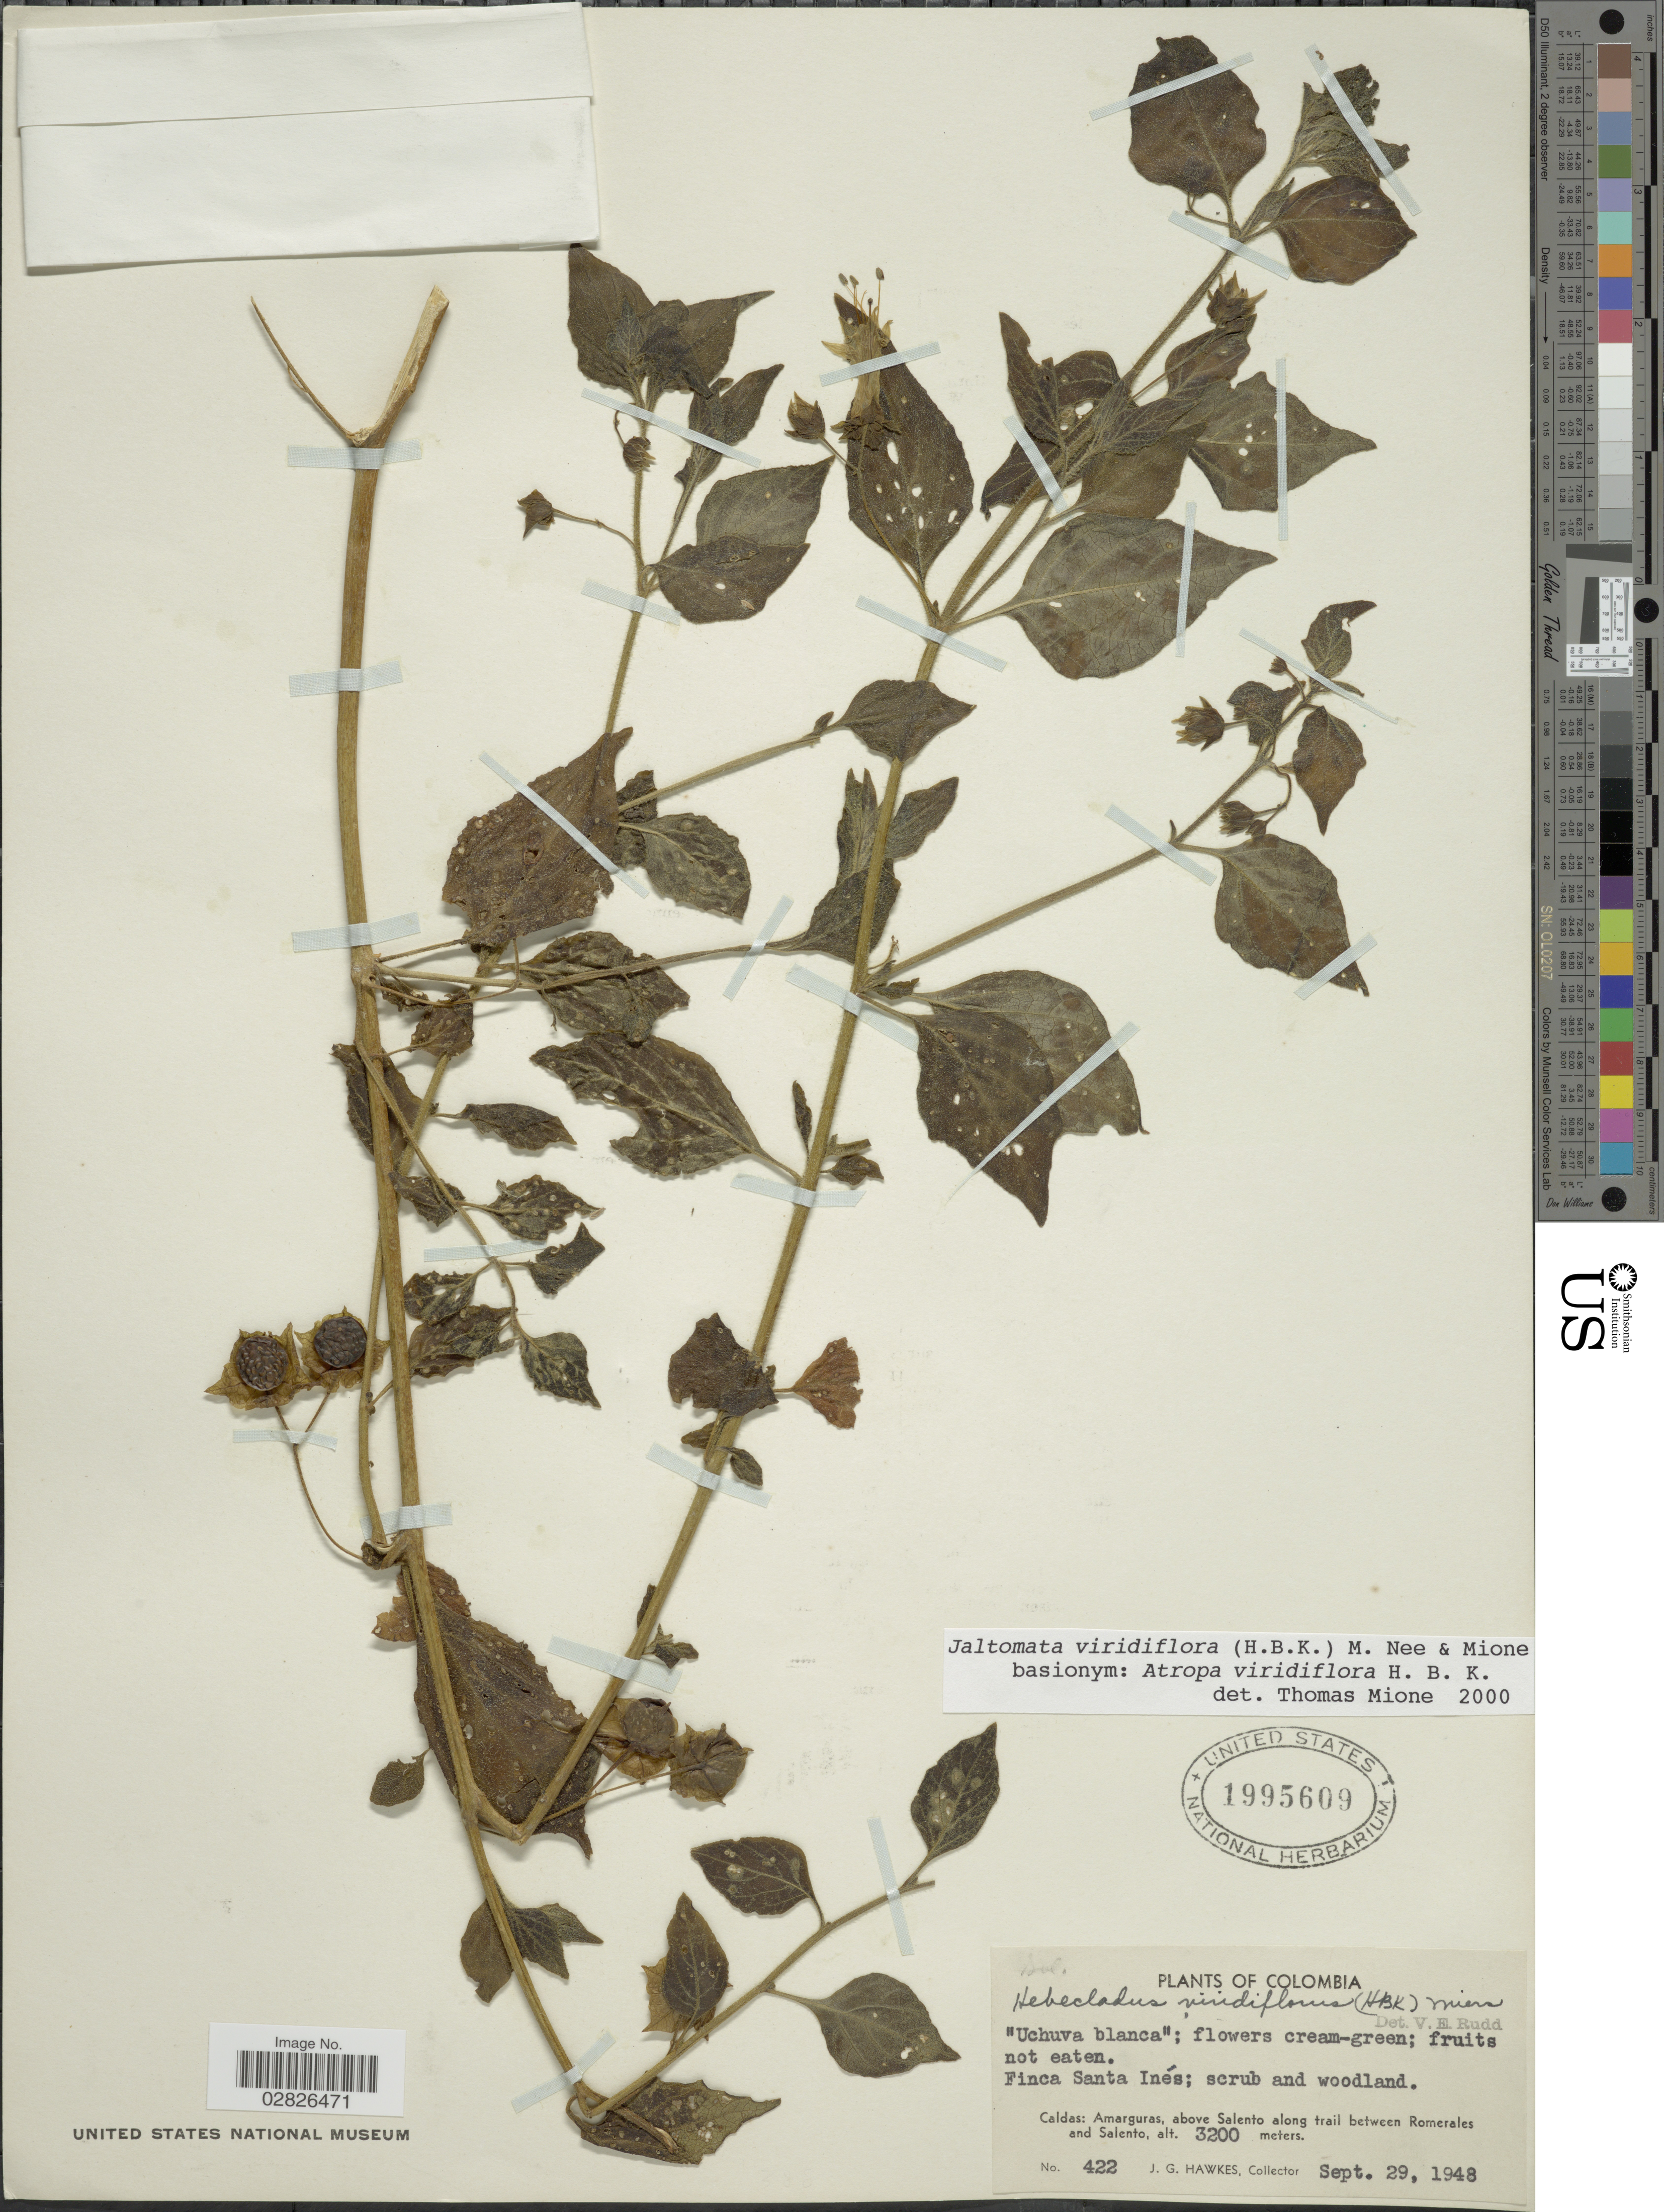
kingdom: Plantae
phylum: Tracheophyta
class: Magnoliopsida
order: Solanales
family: Solanaceae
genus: Jaltomata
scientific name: Jaltomata virdiflora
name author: (Kunth) M. Nee & Mione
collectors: J. Hawkes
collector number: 422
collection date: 1948-09-29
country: Colombia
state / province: Caldas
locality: Finca Santa Inés, Caldas, Amarguras, above Salento along trail between Romerales and Salento.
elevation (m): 3200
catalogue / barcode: US 1995609